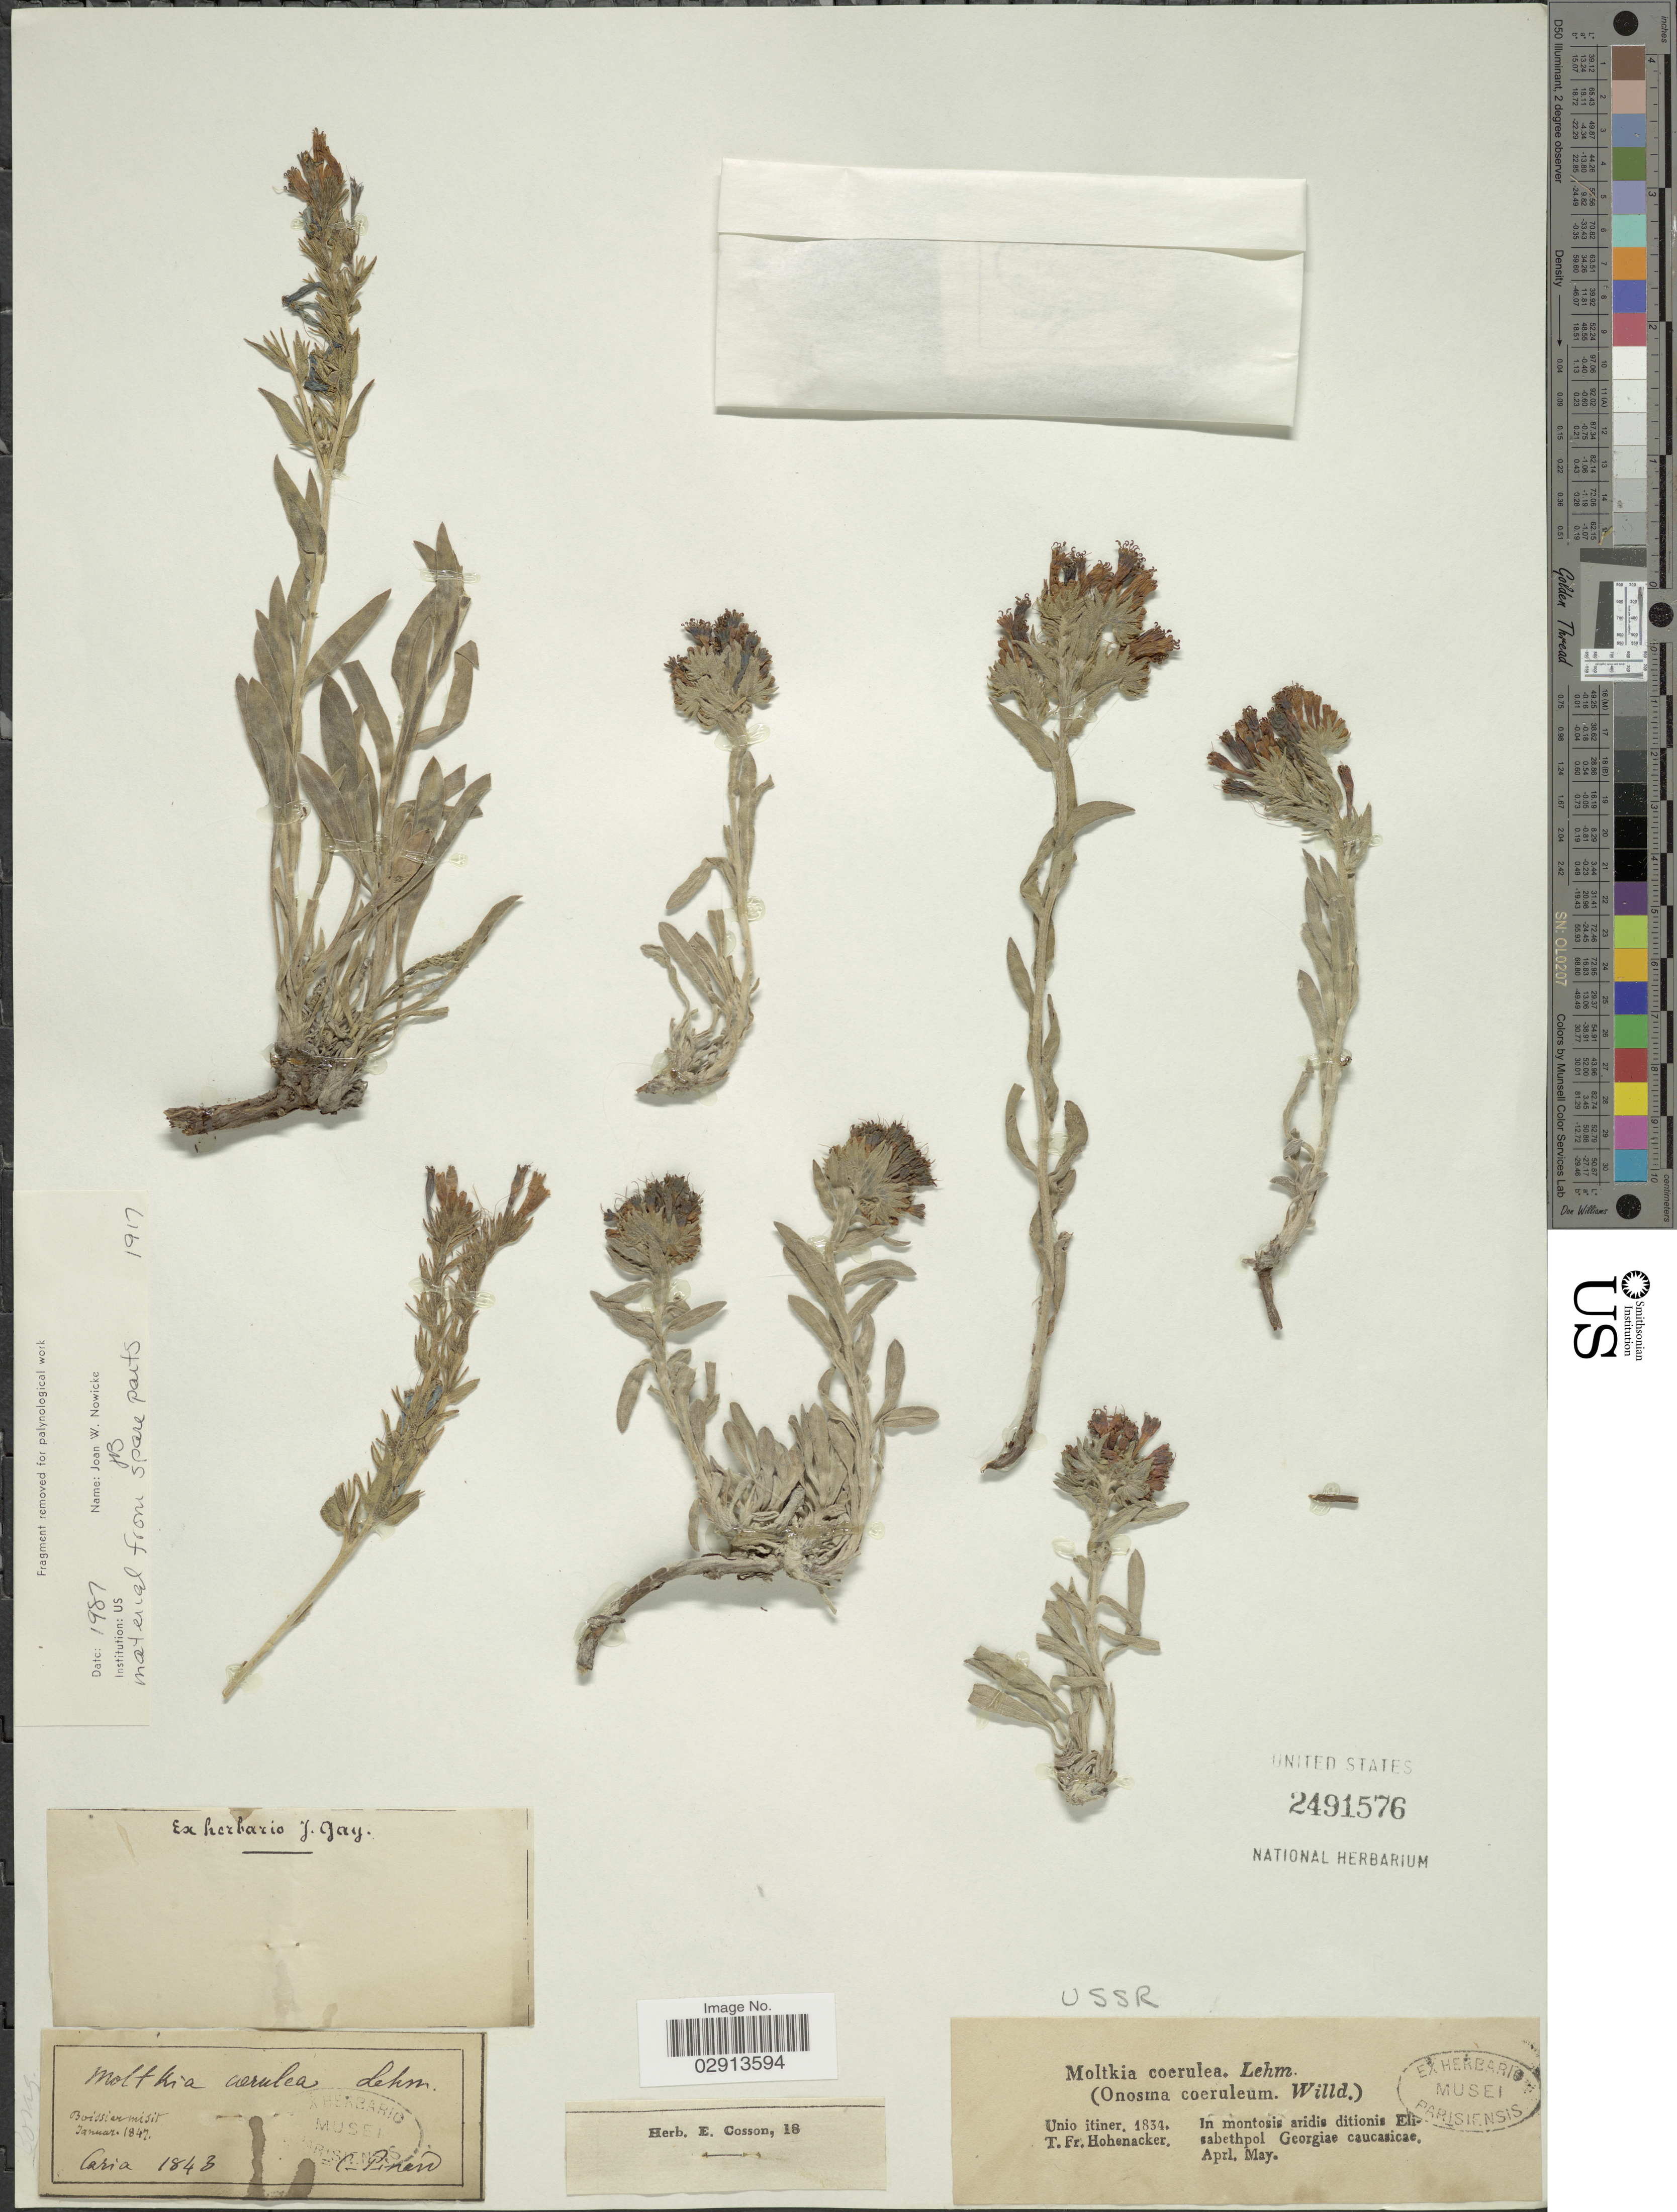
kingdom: Plantae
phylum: Tracheophyta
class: Magnoliopsida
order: Boraginales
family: Boraginaceae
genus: Moltkia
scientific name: Moltkia caerulea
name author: Lehm.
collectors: T. Hohenacker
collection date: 1834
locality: In montosis aridis ditionis Elisabethpol Georgiae caucasicae.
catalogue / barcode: US 2491576